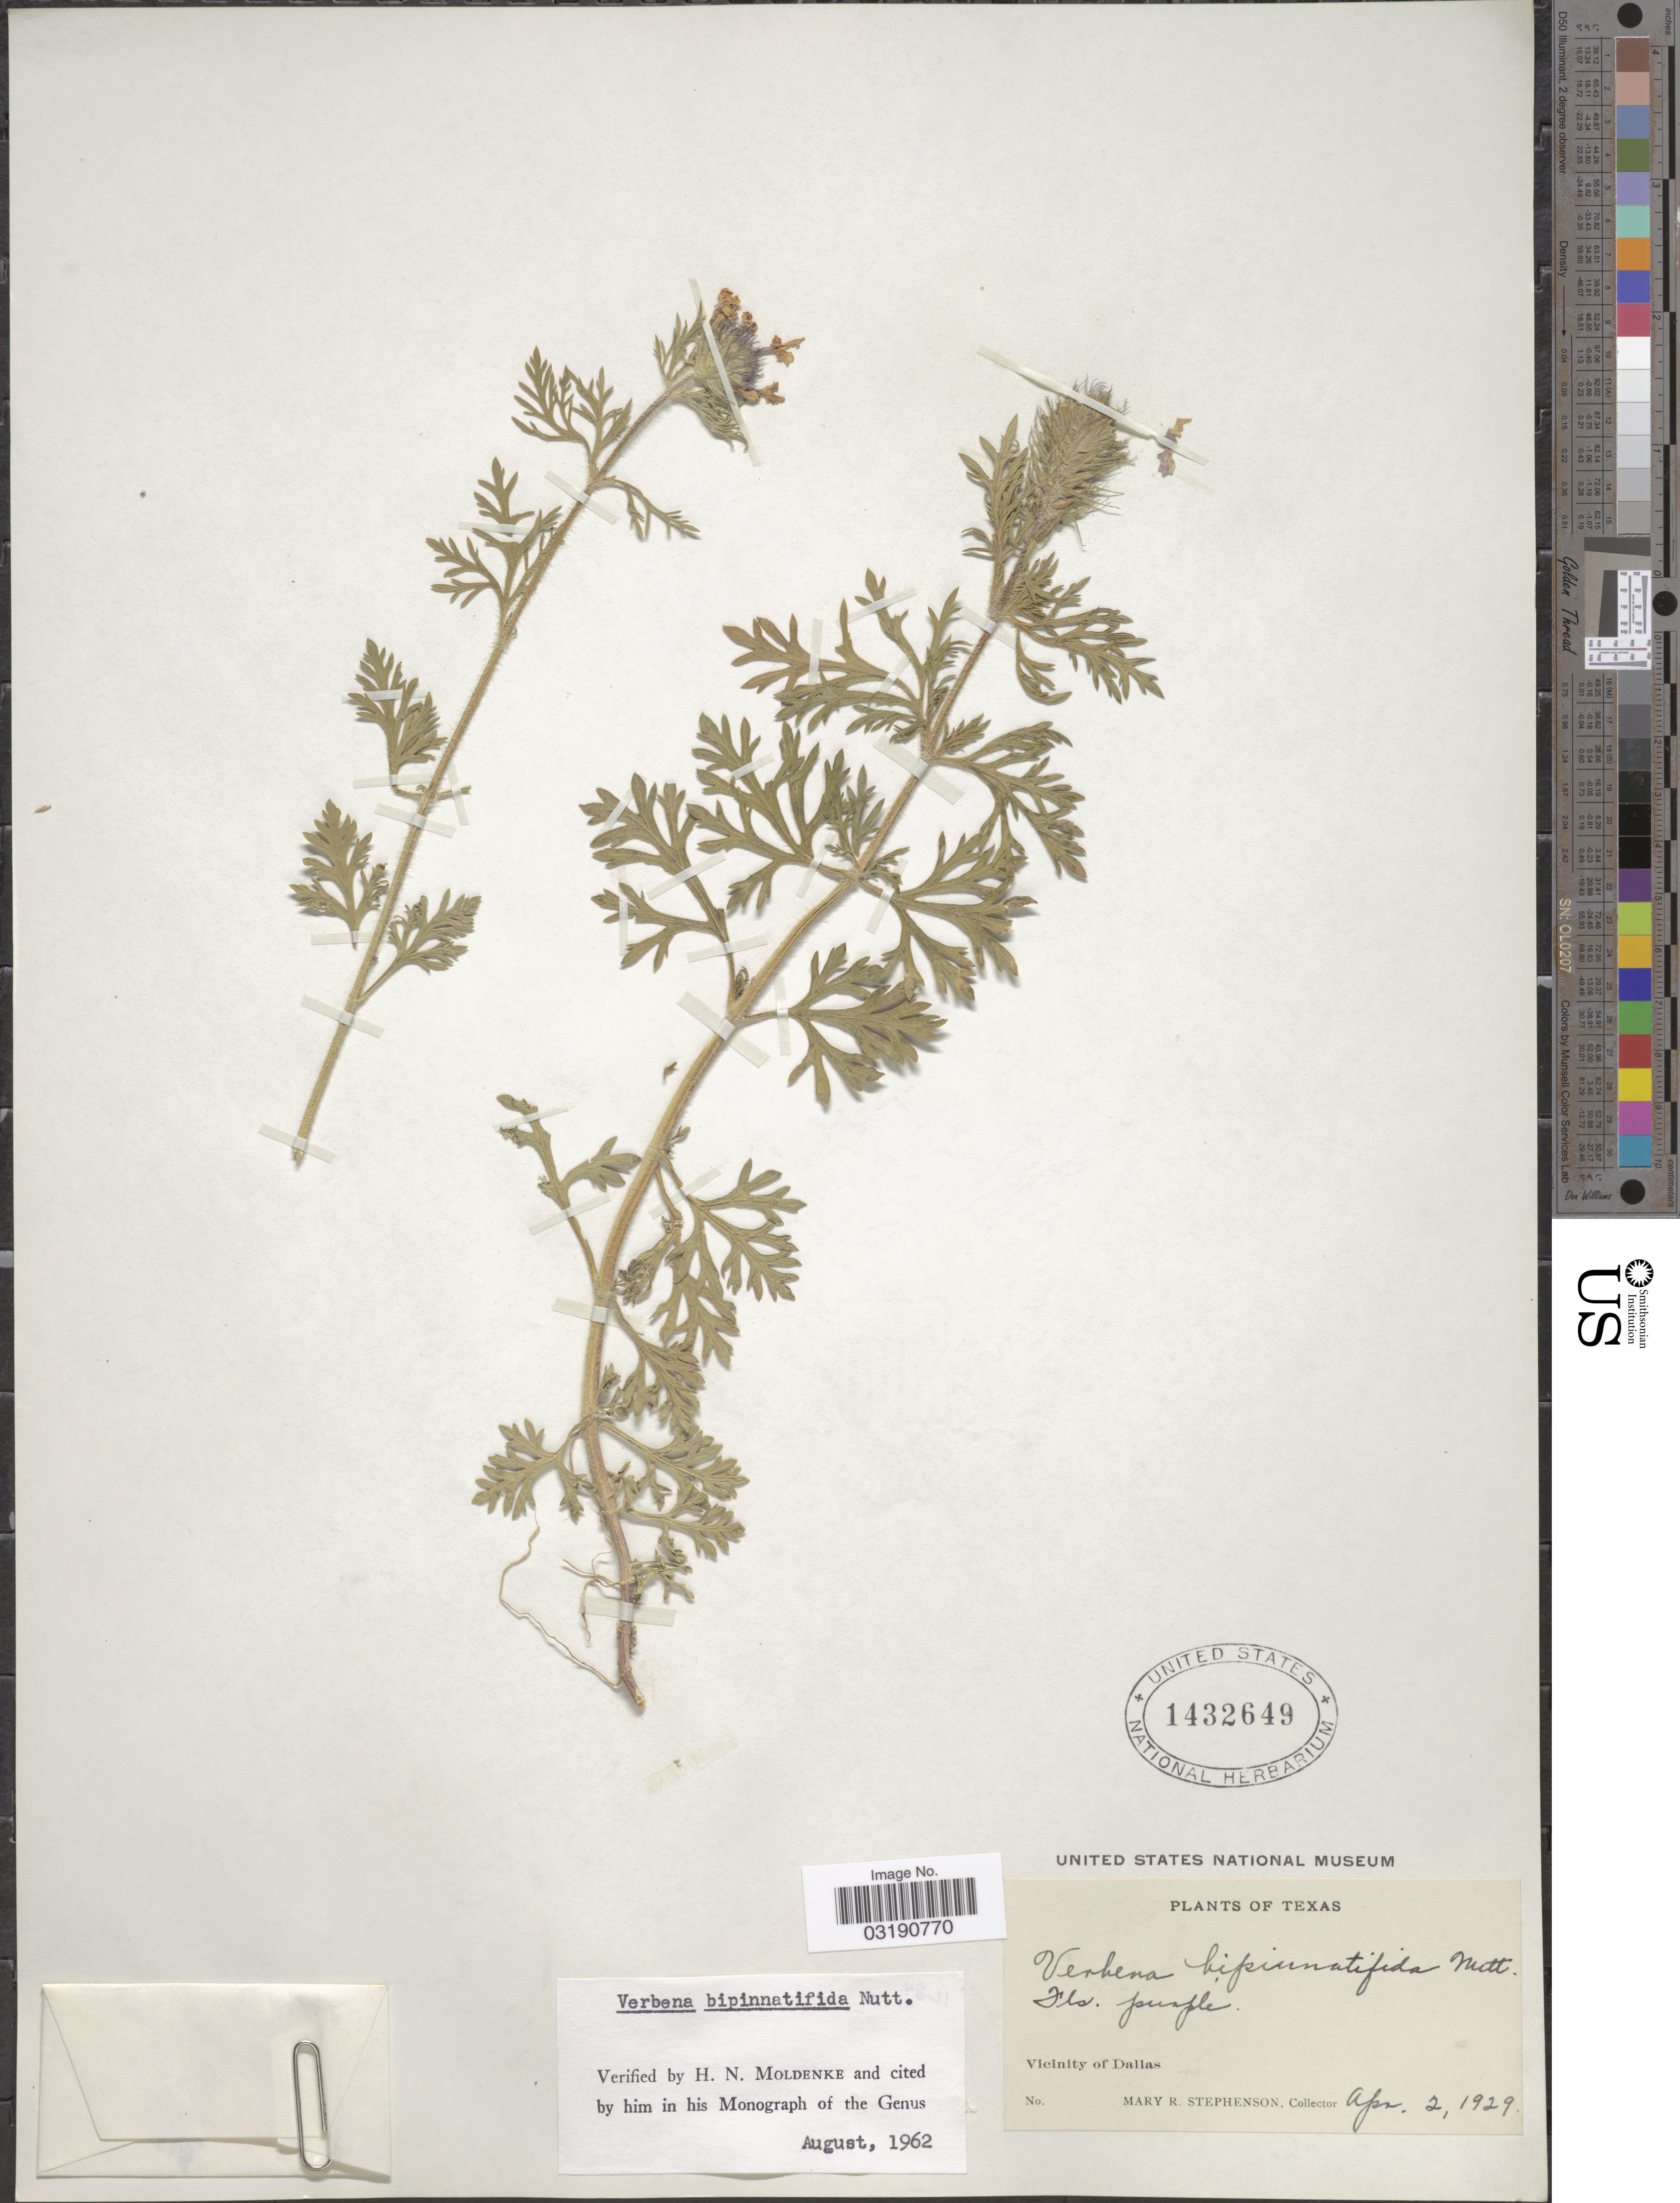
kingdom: Plantae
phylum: Tracheophyta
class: Magnoliopsida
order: Lamiales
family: Verbenaceae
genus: Verbena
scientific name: Verbena bipinnatifida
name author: (Schauer) Nutt.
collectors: M. Stephenson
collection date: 1929-04-02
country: United States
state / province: Texas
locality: Vicinity of Dallas.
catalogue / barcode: US 1432649